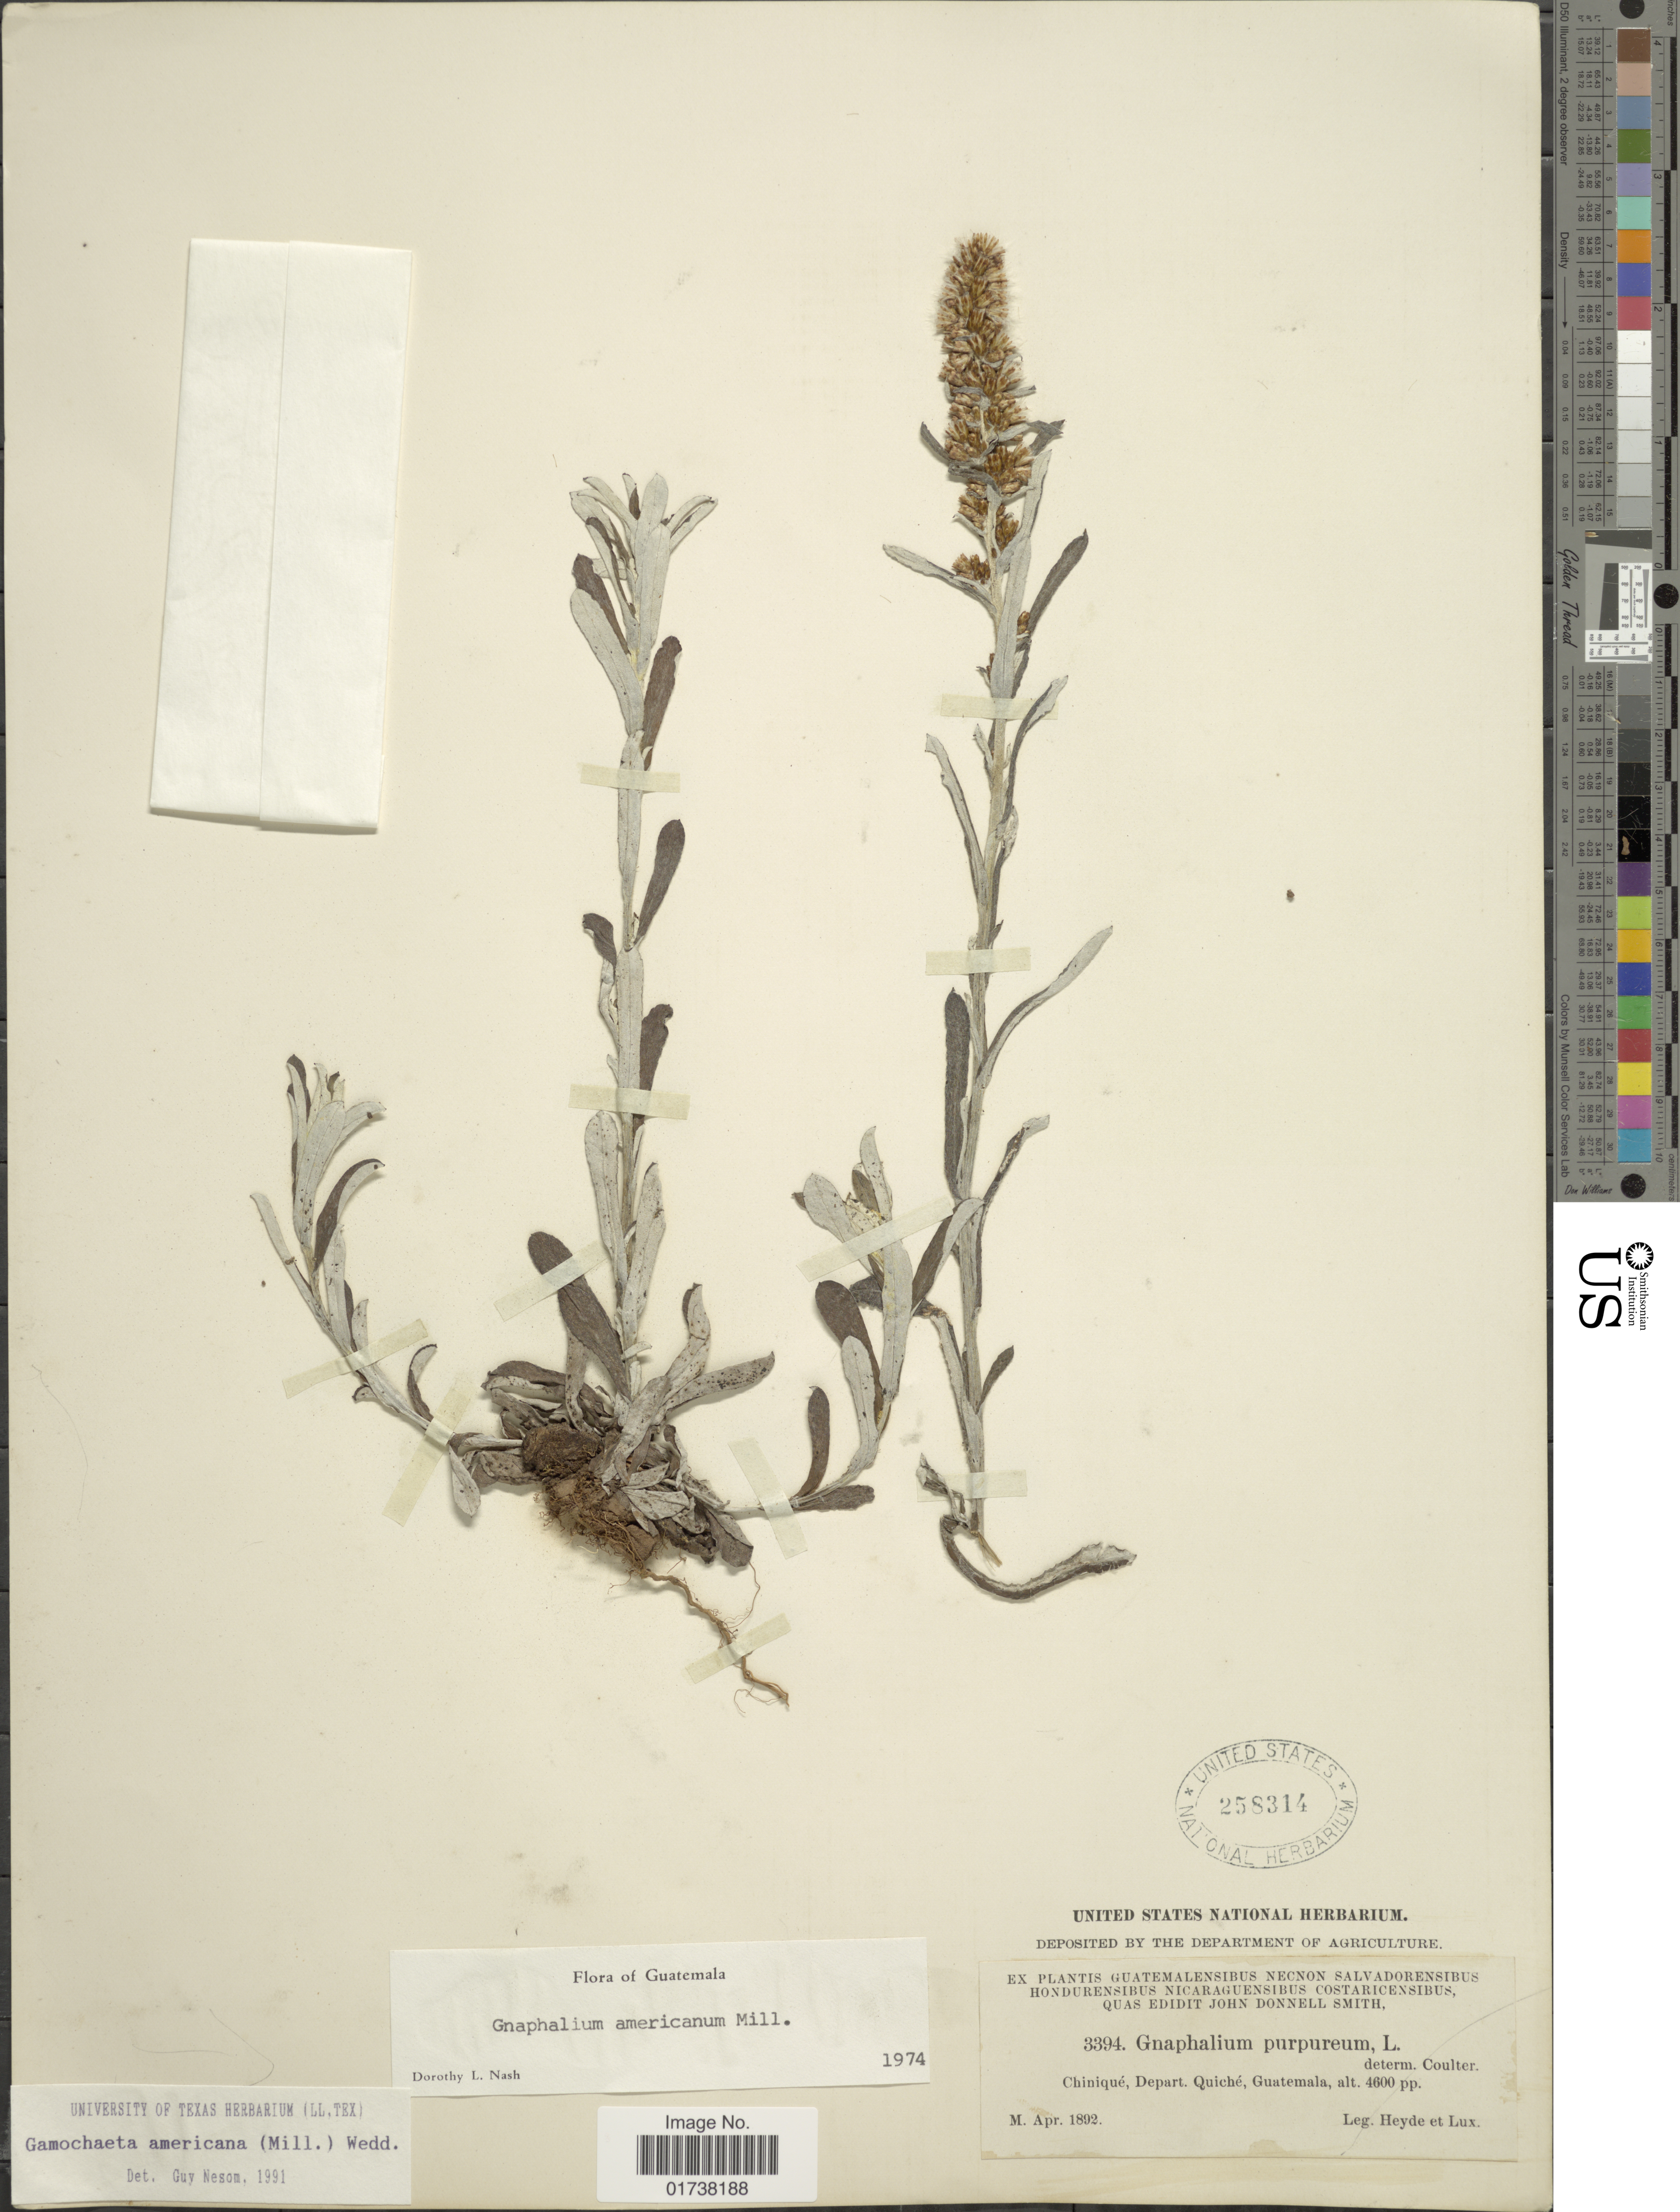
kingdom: Plantae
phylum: Tracheophyta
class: Magnoliopsida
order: Asterales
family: Asteraceae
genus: Gamochaeta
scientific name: Gamochaeta americana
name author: (Mill.) Wedd.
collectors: Heyde & Lux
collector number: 3394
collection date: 1892-04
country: Guatemala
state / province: El Quiché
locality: Chinique, Depart. Quiche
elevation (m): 1402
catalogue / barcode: US 258314